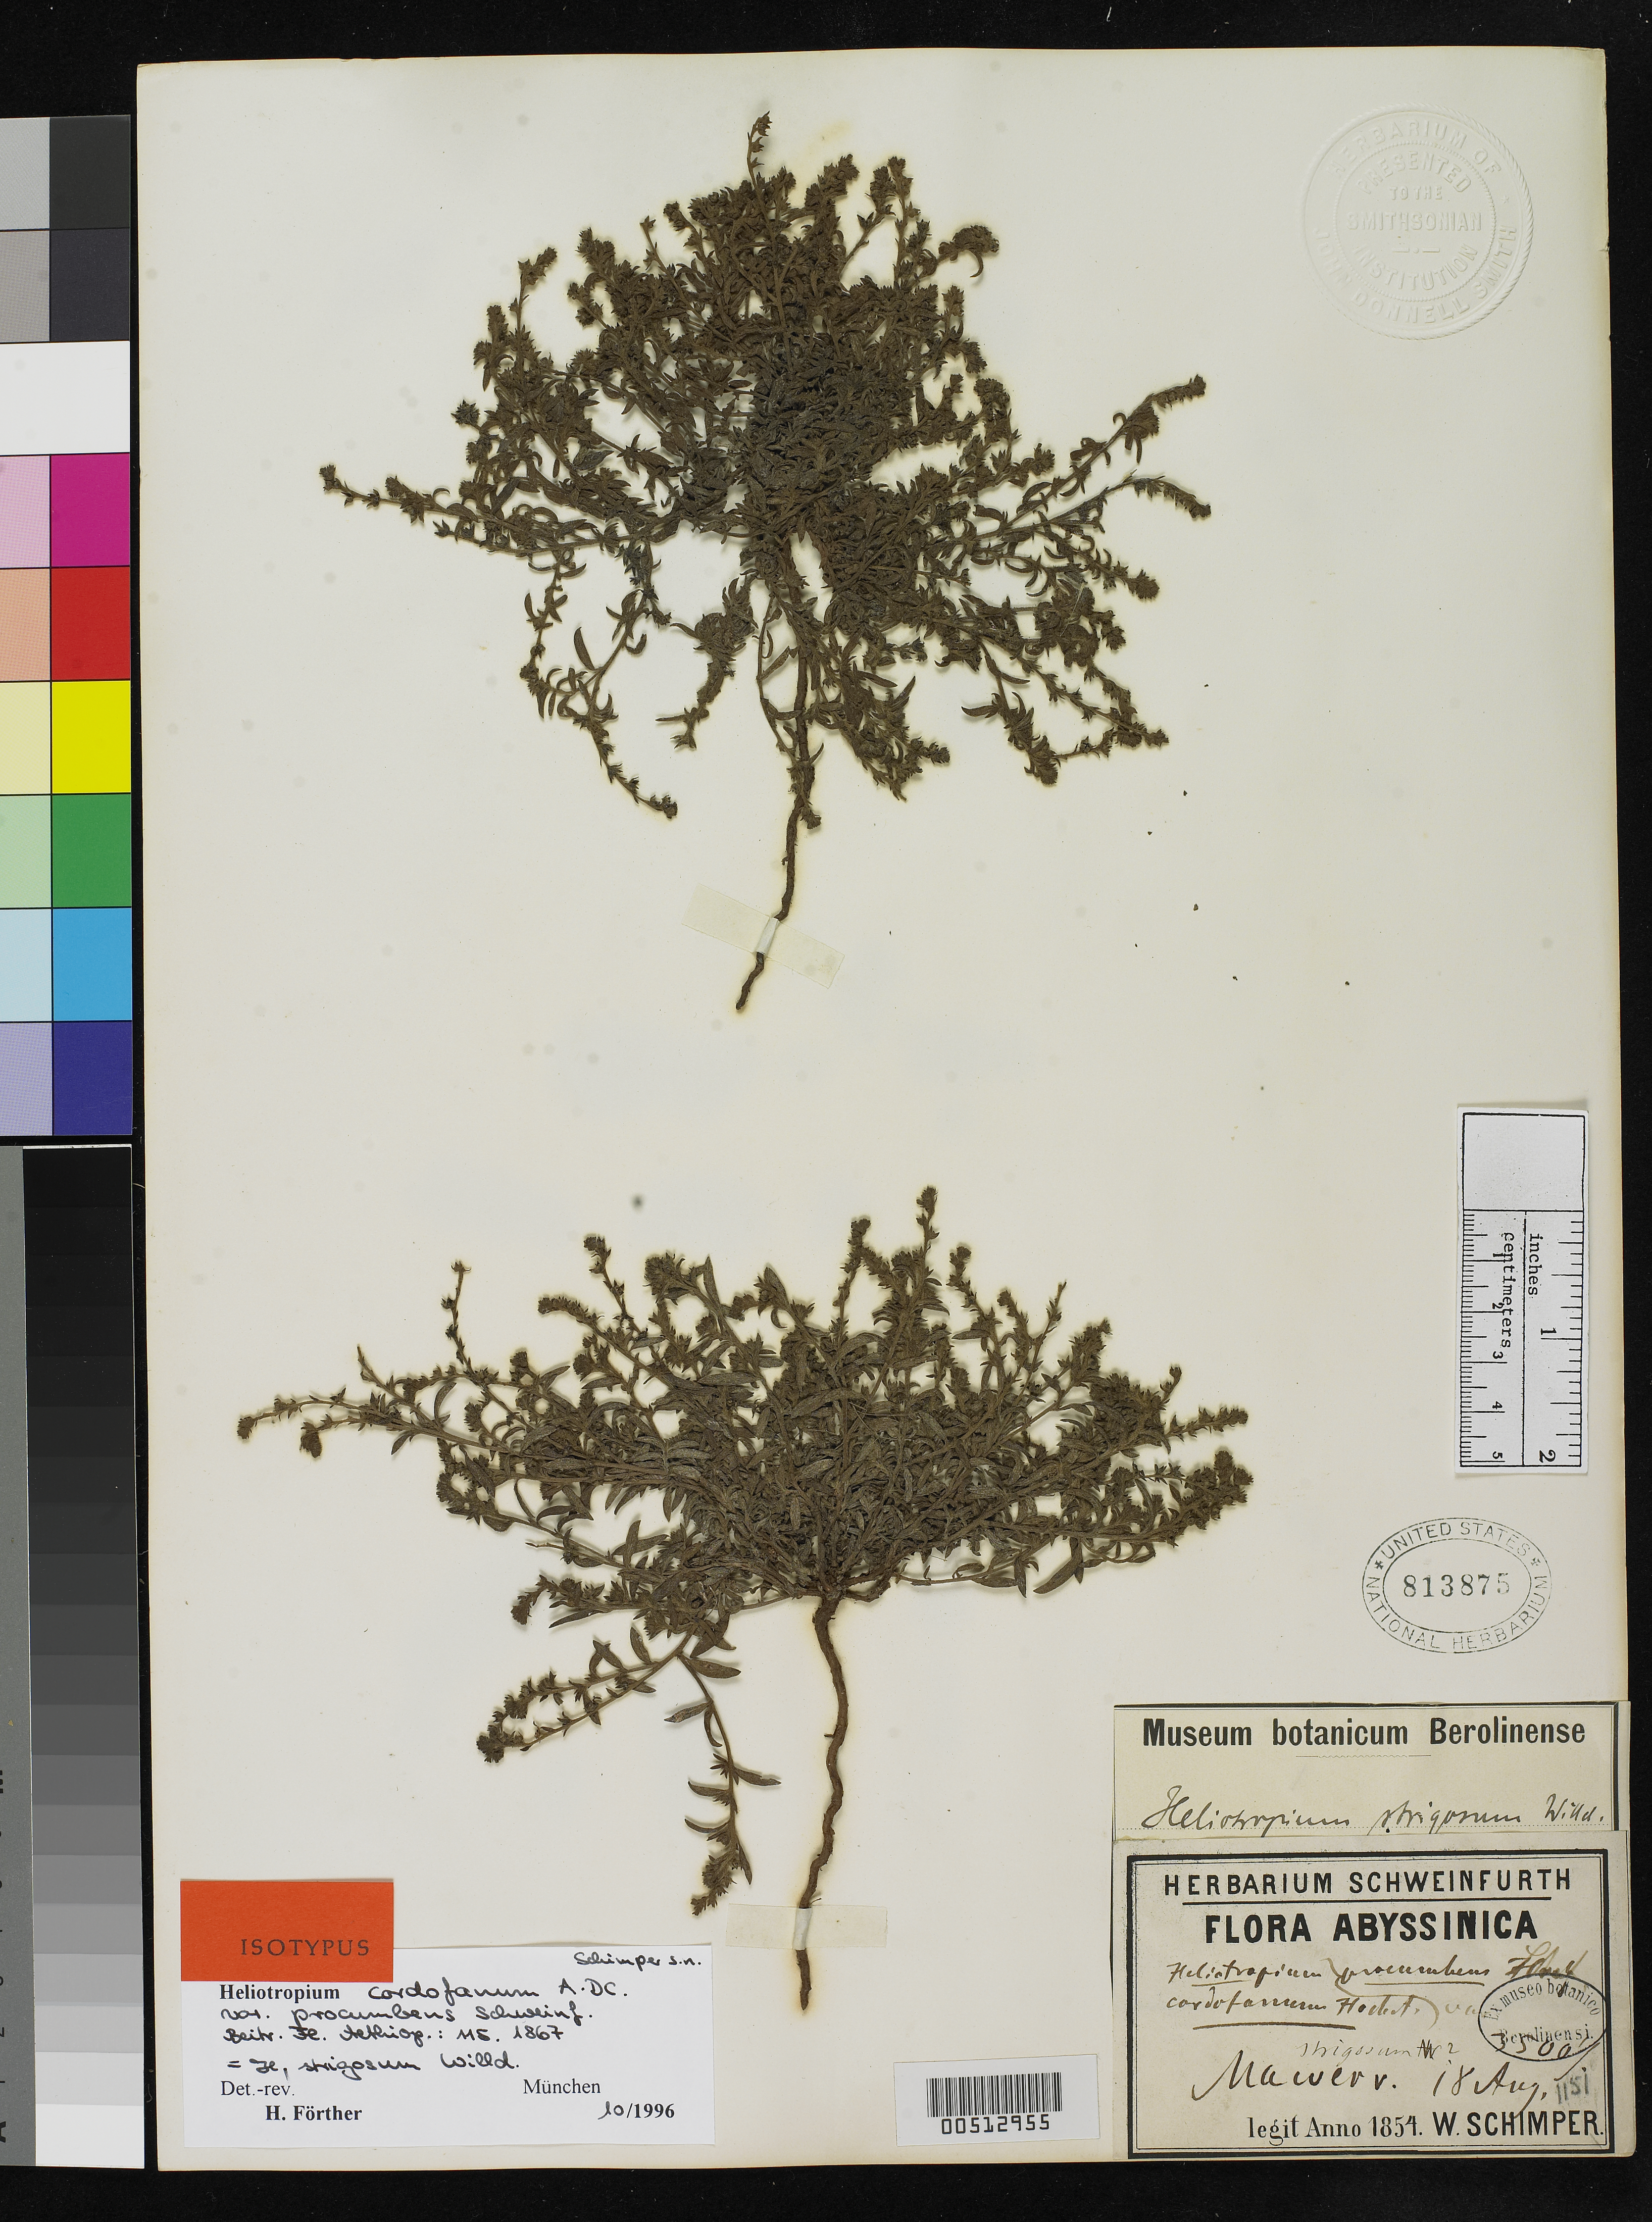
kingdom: Plantae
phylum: Tracheophyta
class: Magnoliopsida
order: Boraginales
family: Heliotropiaceae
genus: Heliotropium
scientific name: Heliotropium cordofanum var. procumbens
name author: Schweinf.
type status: Isotype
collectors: G. W. Schimper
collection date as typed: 18 Aug 1854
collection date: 1854-08-18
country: Ethiopia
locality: Mawerv.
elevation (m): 1067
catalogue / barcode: US 813875